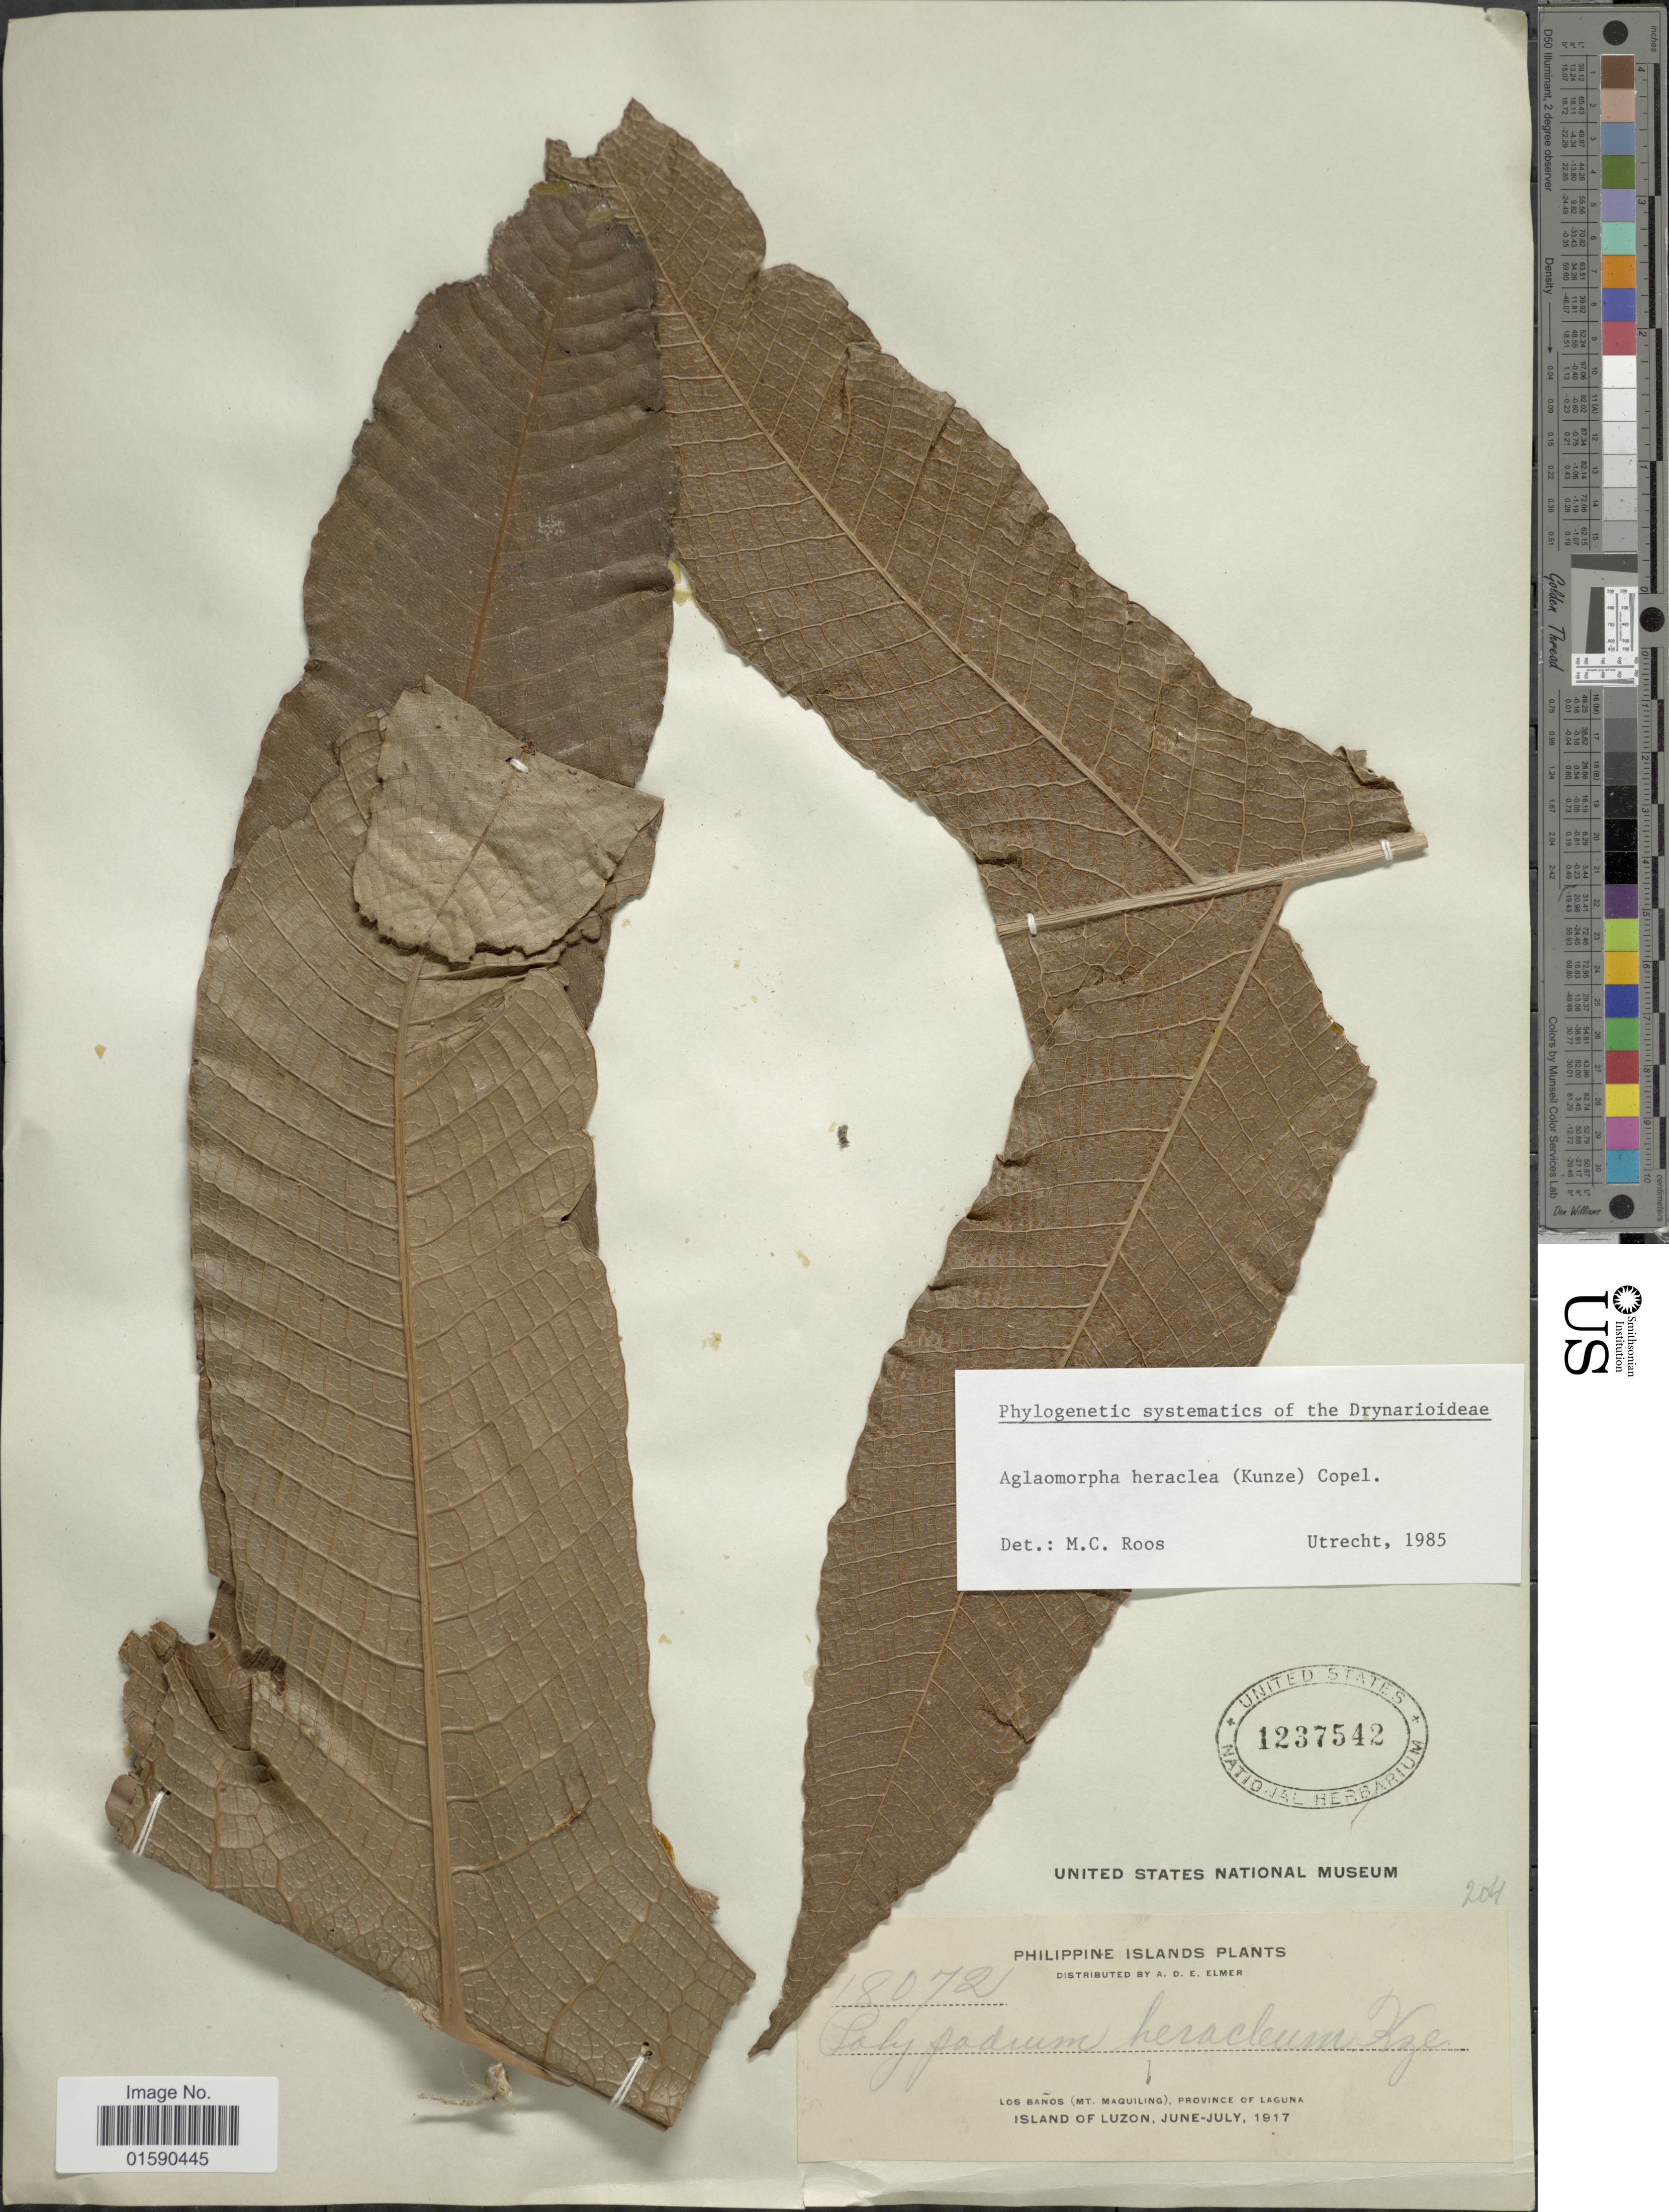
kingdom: Plantae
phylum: Tracheophyta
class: Polypodiopsida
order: Polypodiales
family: Polypodiaceae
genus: Aglaomorpha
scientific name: Aglaomorpha heraclea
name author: (Kunze) Copel.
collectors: A. D. E. Elmer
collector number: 18072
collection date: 1917-06/1917-07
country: Philippines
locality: Los Banos (Mt. Maquiling), Province of Laguna. Island of Luzon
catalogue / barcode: US 1237542